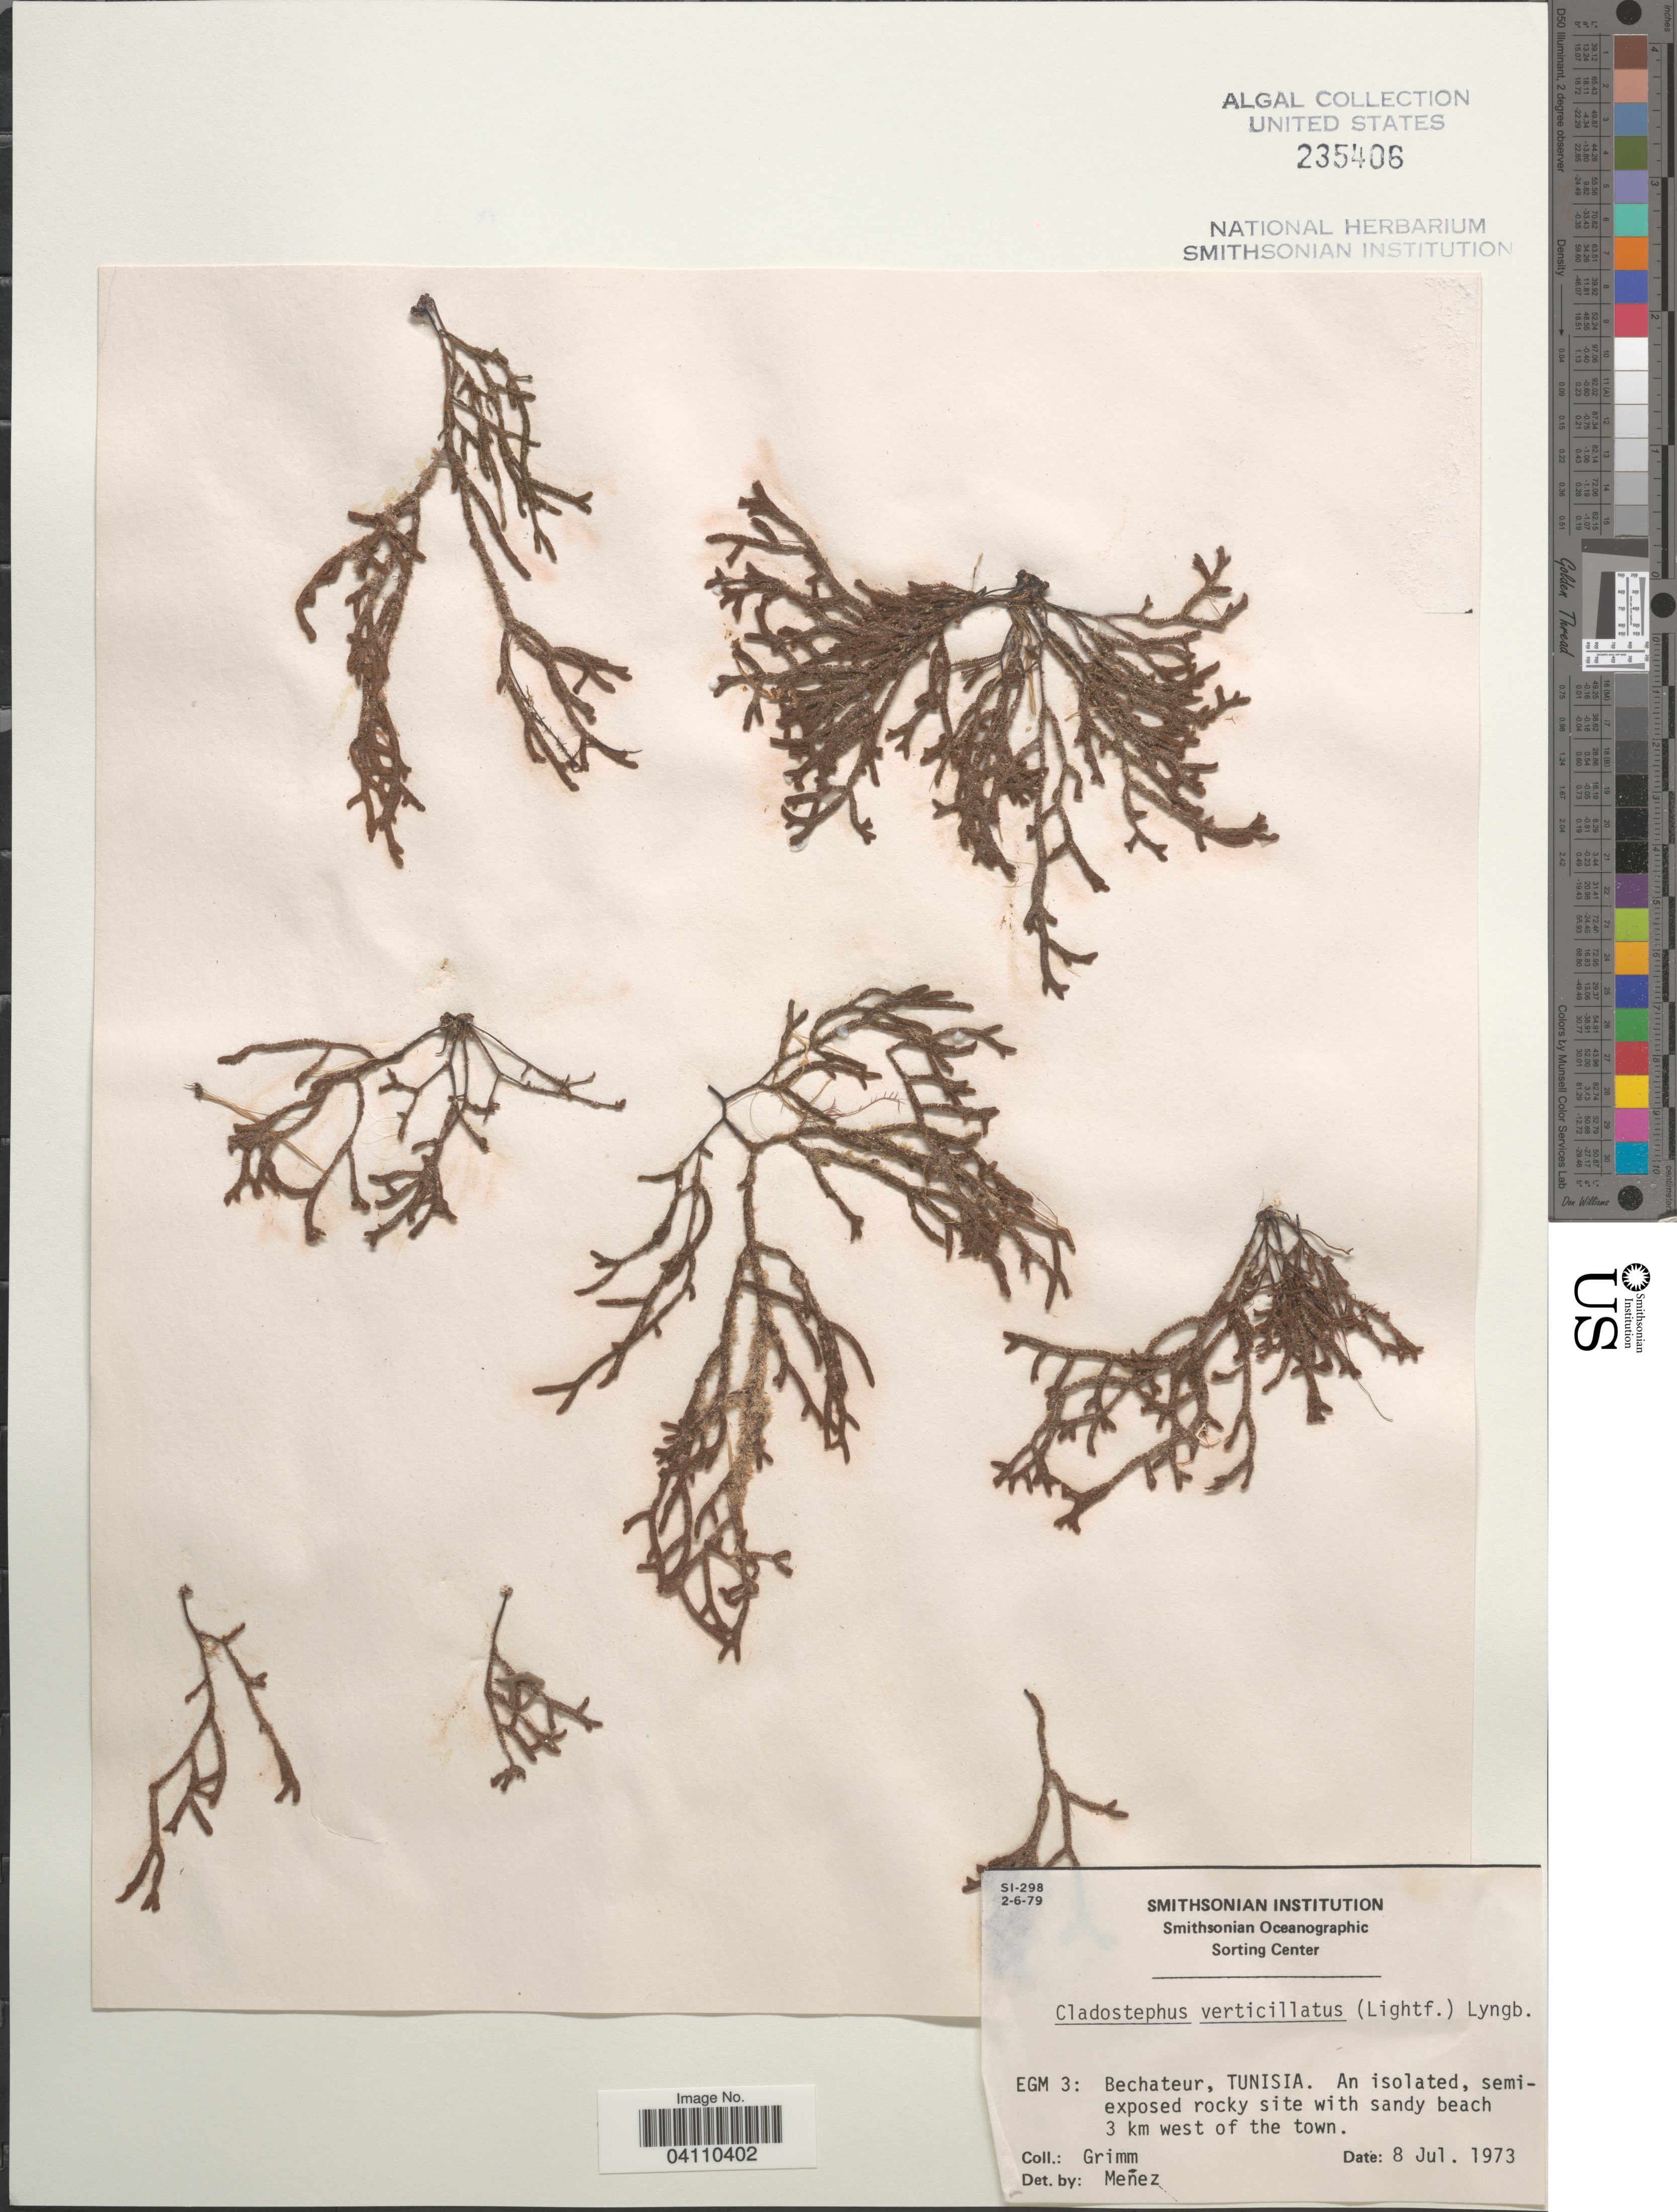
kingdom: Chromista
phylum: Ochrophyta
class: Phaeophyceae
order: Sphacelariales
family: Cladostephaceae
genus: Cladostephus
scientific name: Cladostephus hirsutus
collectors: Grimm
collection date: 1973-07-08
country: Tunisia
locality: EGM 3: Bechateur, Tunisia. An isolated, semi-exposed rocky site with sandy beach 3 km west of the town.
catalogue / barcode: US 235406